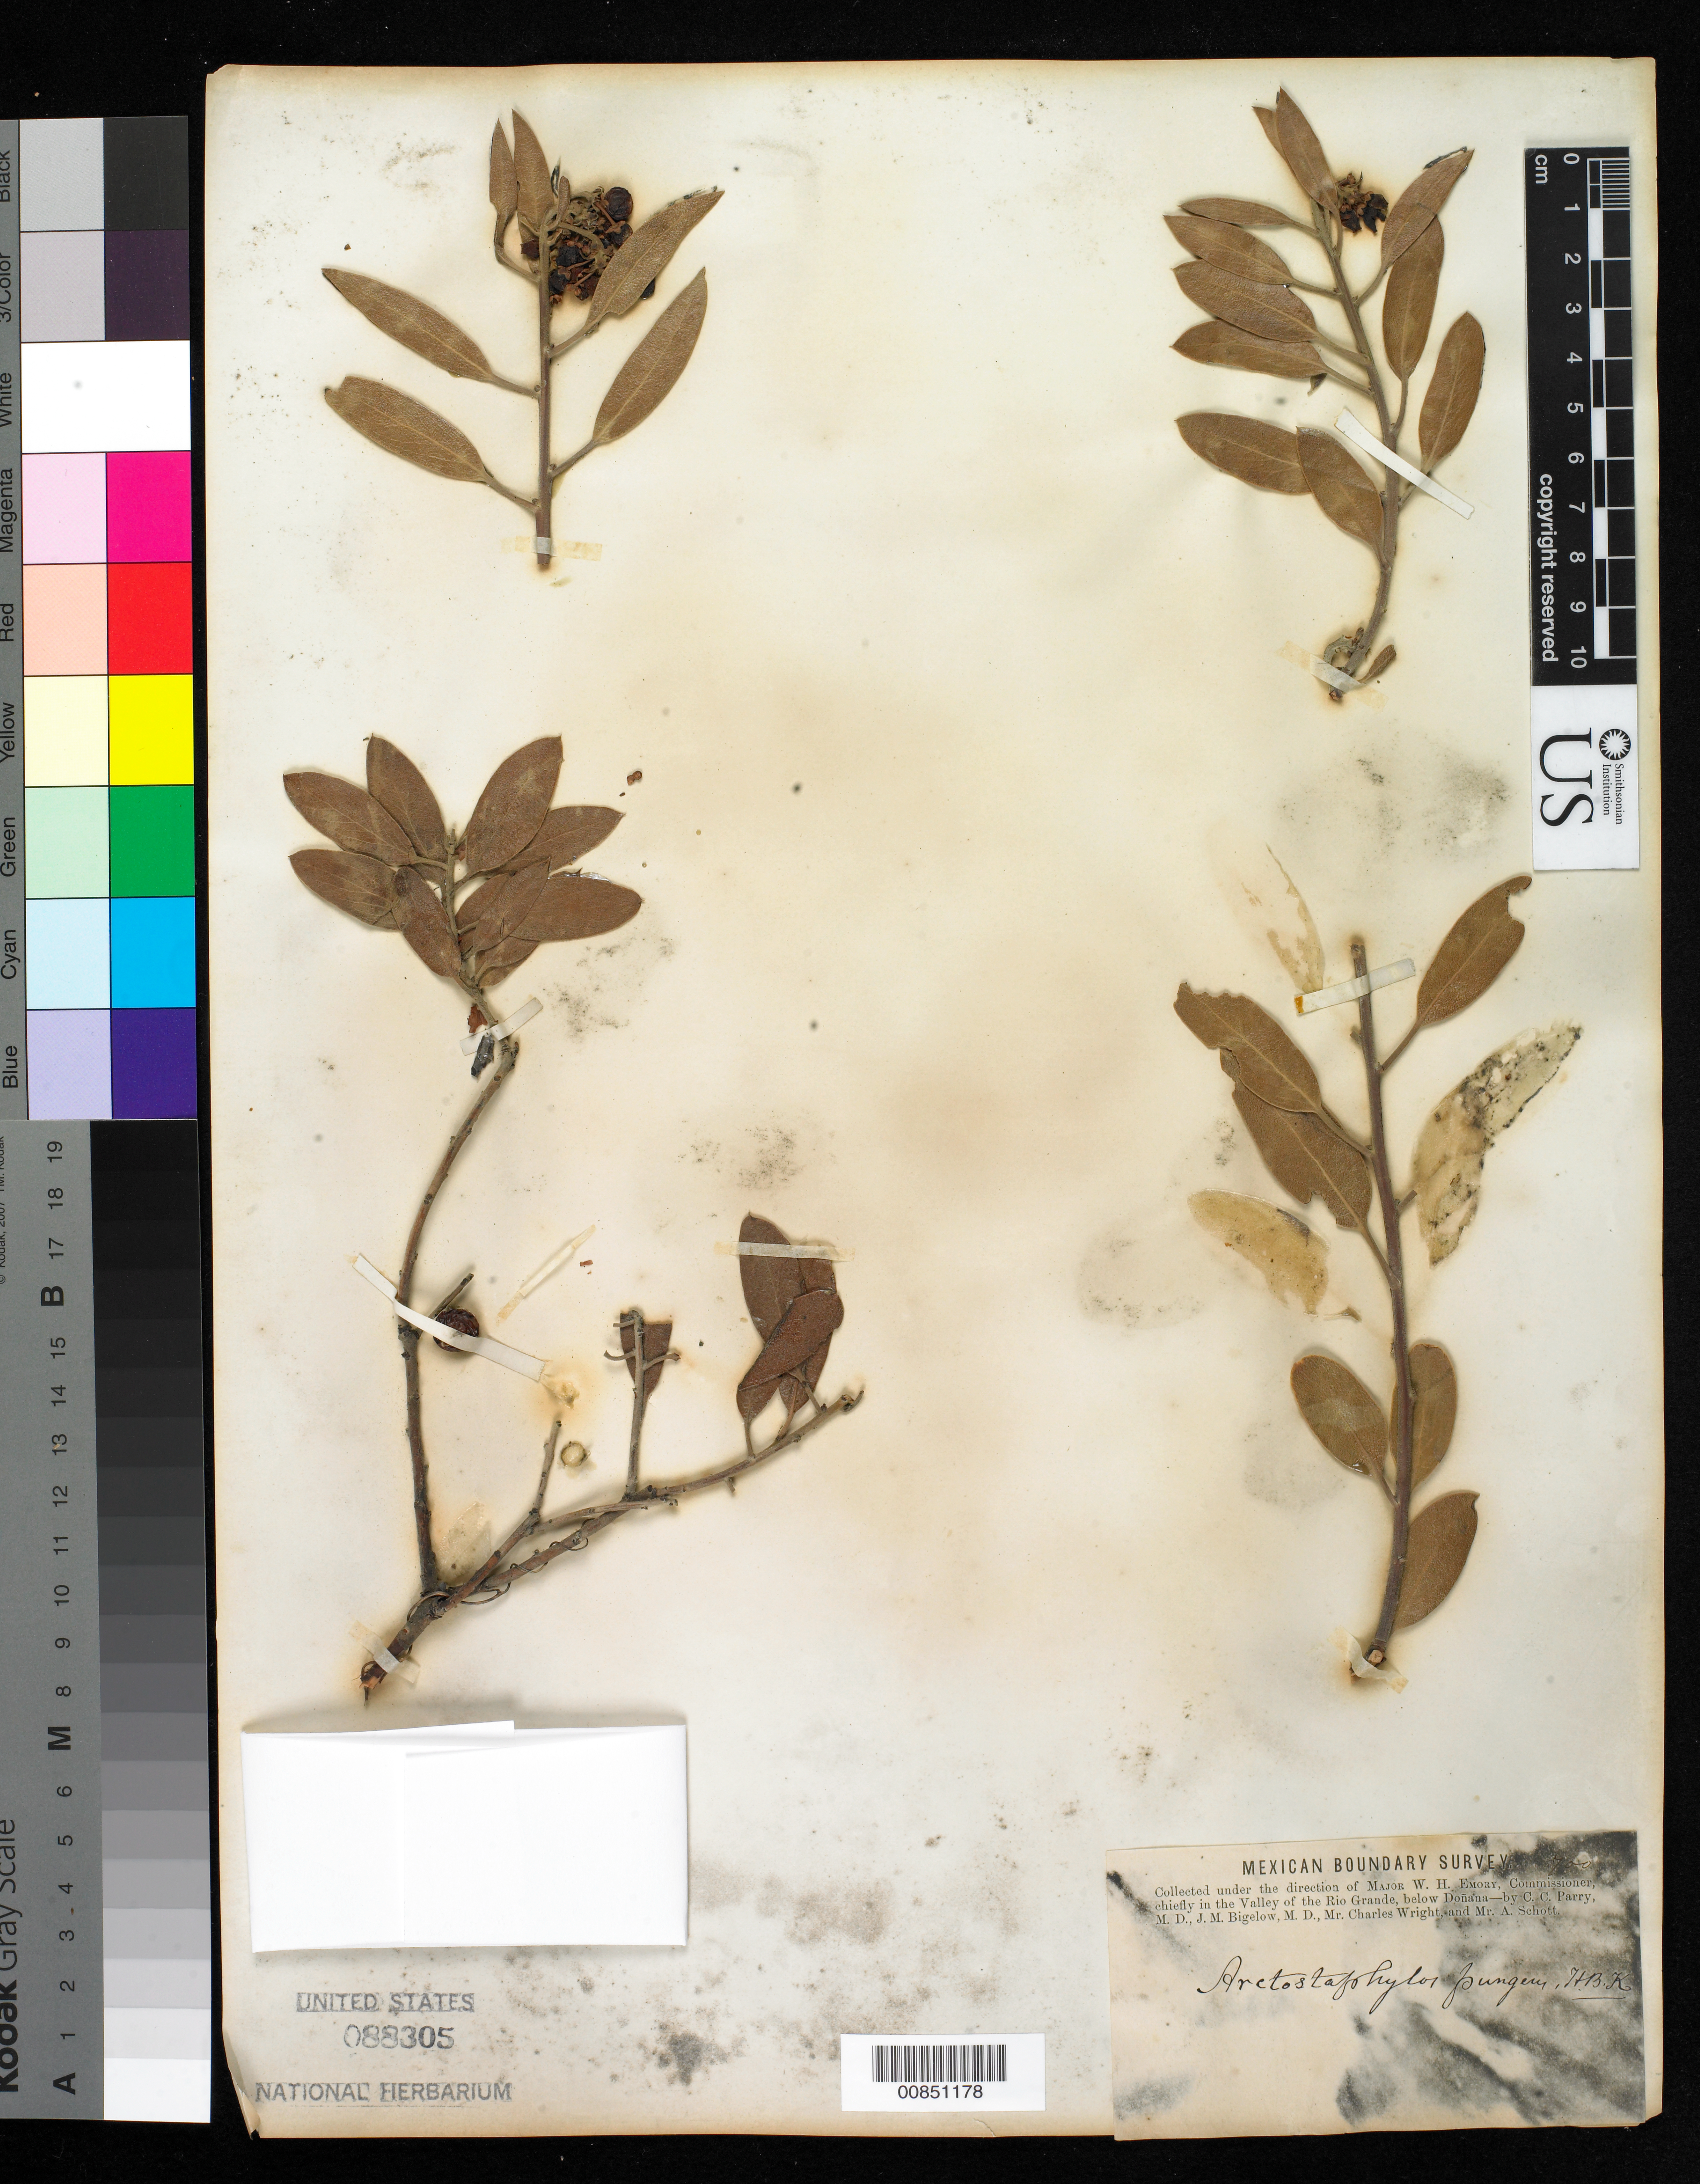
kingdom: Plantae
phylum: Tracheophyta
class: Magnoliopsida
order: Ericales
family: Ericaceae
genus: Arctostaphylos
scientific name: Arctostaphylos pungens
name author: Kunth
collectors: C. C. Parry, J. M. Bigelow, C. Wright & A. C. V. Schott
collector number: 700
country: United States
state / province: New Mexico / Texas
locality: Valley of the Rio Grande, below Doñana.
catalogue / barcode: US 88305